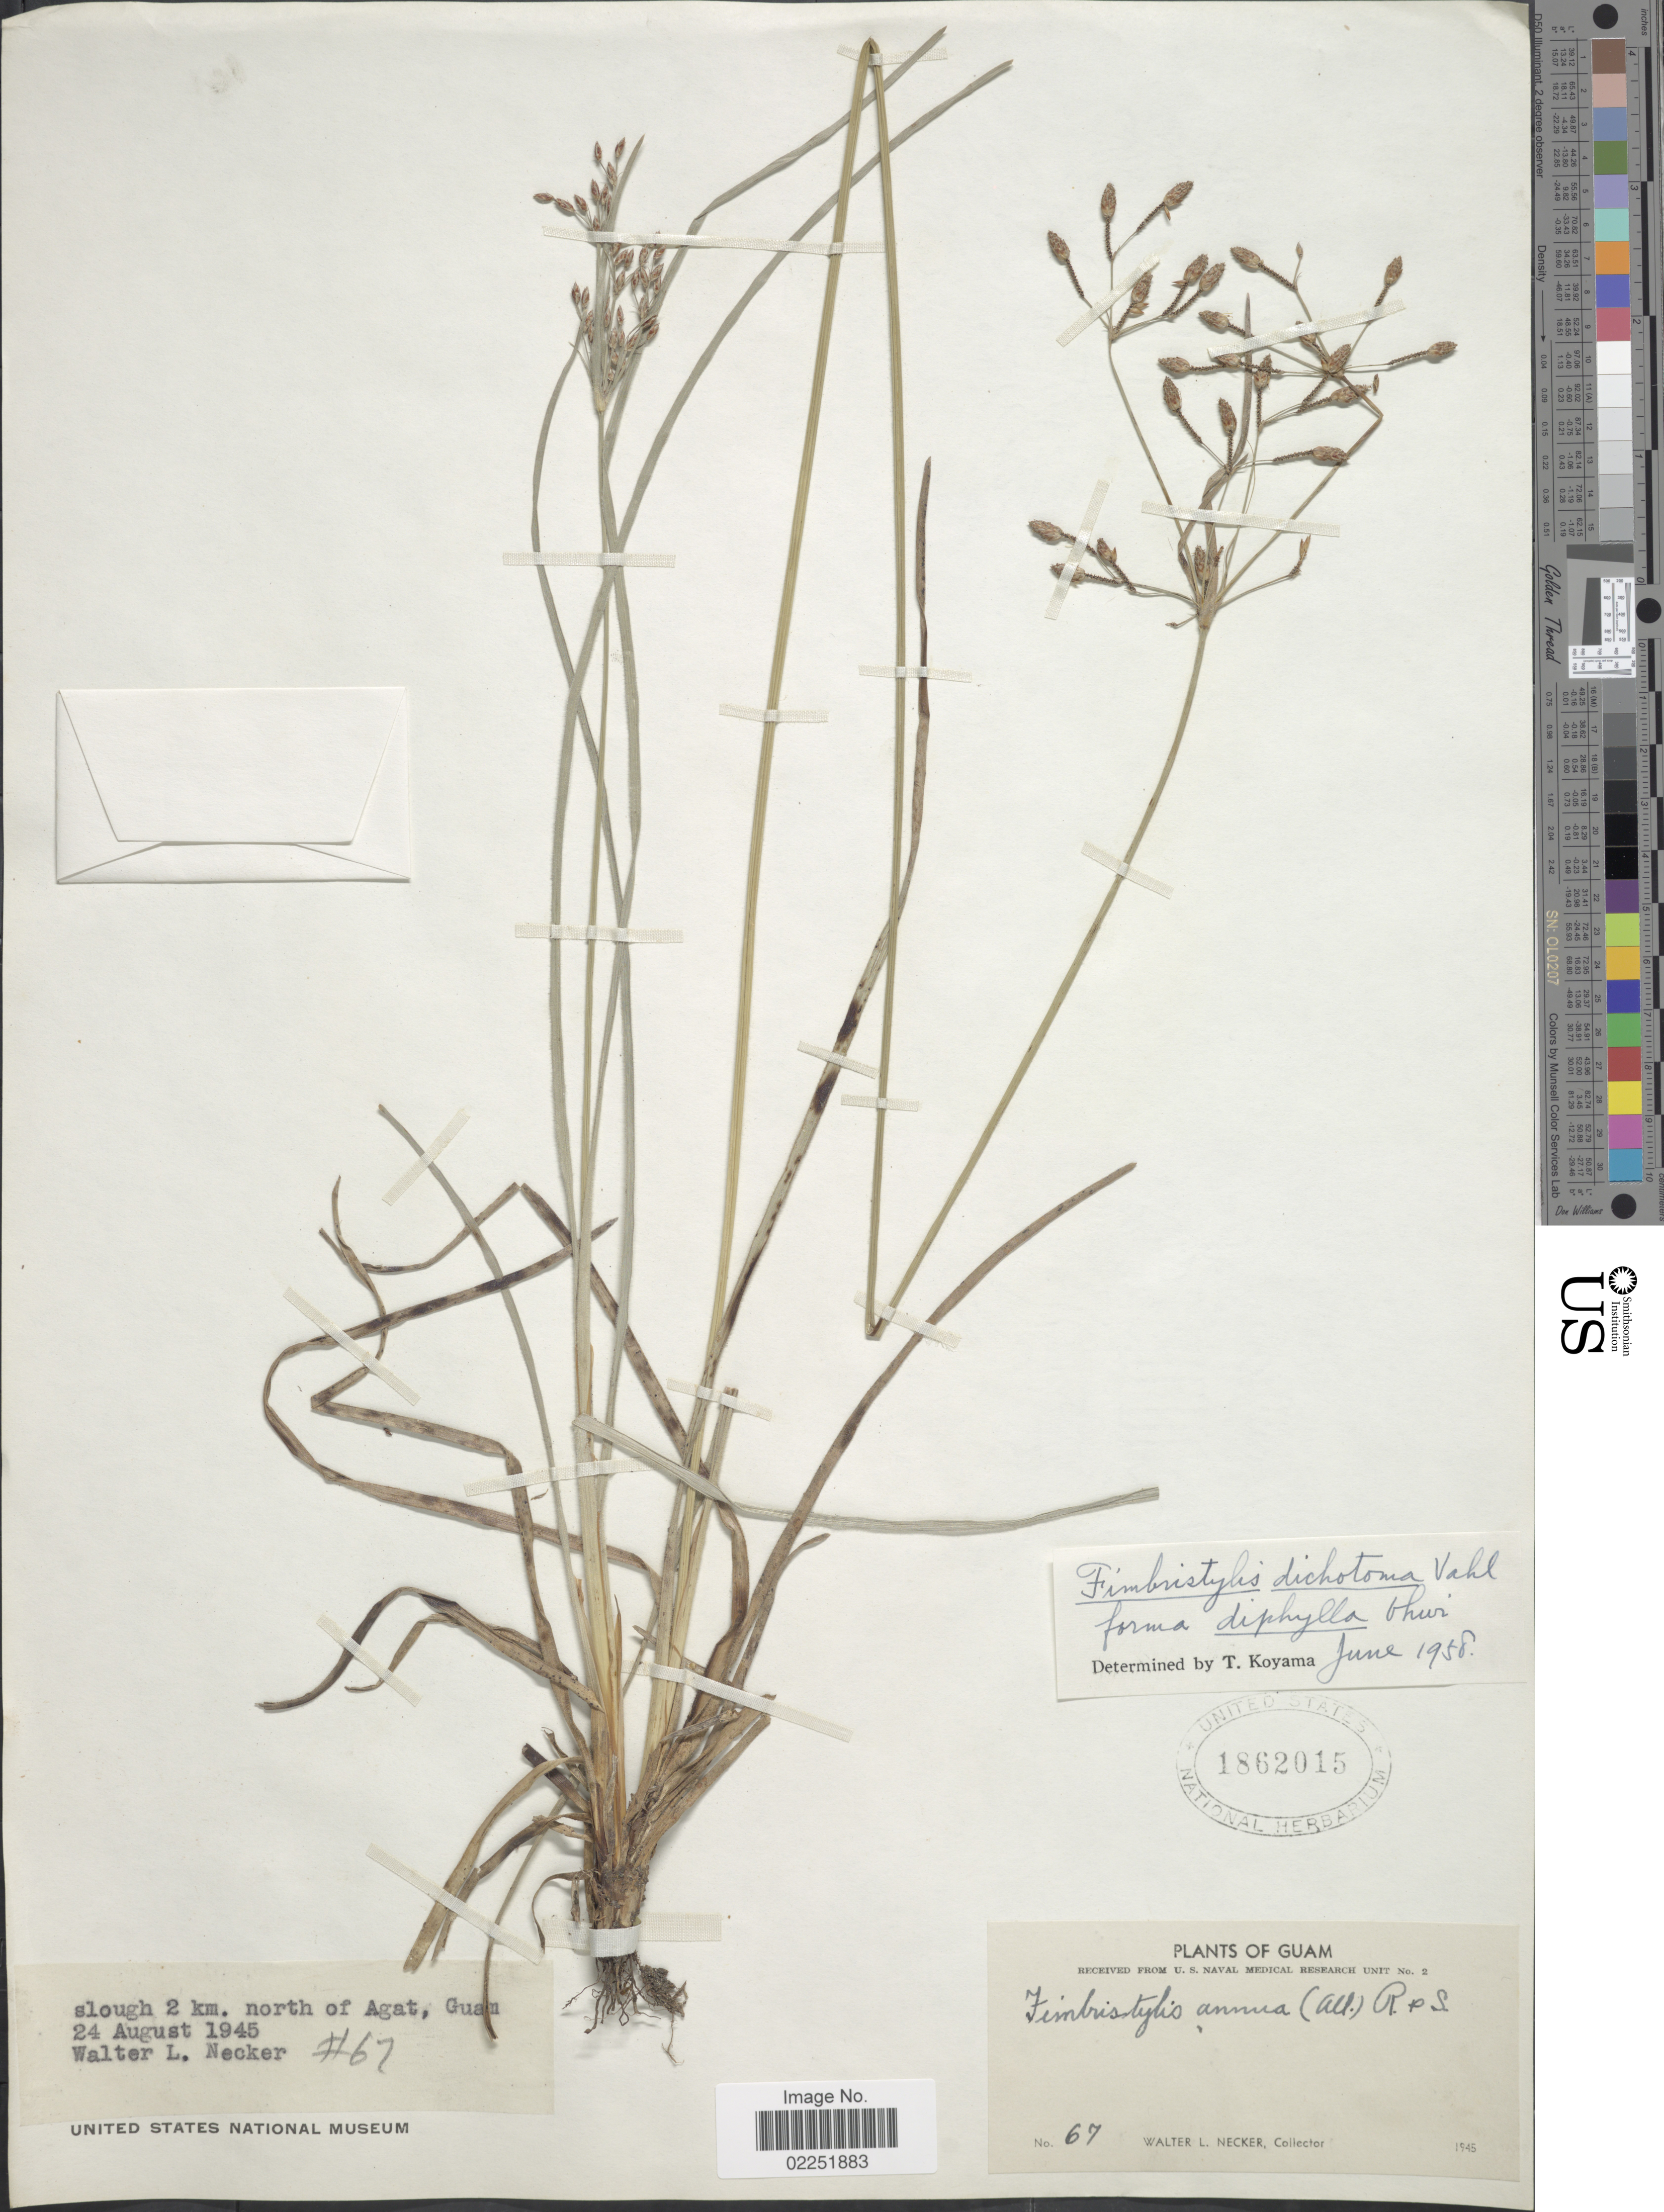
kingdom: Plantae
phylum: Tracheophyta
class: Liliopsida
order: Poales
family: Cyperaceae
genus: Fimbristylis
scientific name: Fimbristylis dichotoma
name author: (L.) Vahl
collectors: W. L. Necker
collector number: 67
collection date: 1945-08-24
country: Guam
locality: Slough 2 km. north of Agat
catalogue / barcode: US 1862015